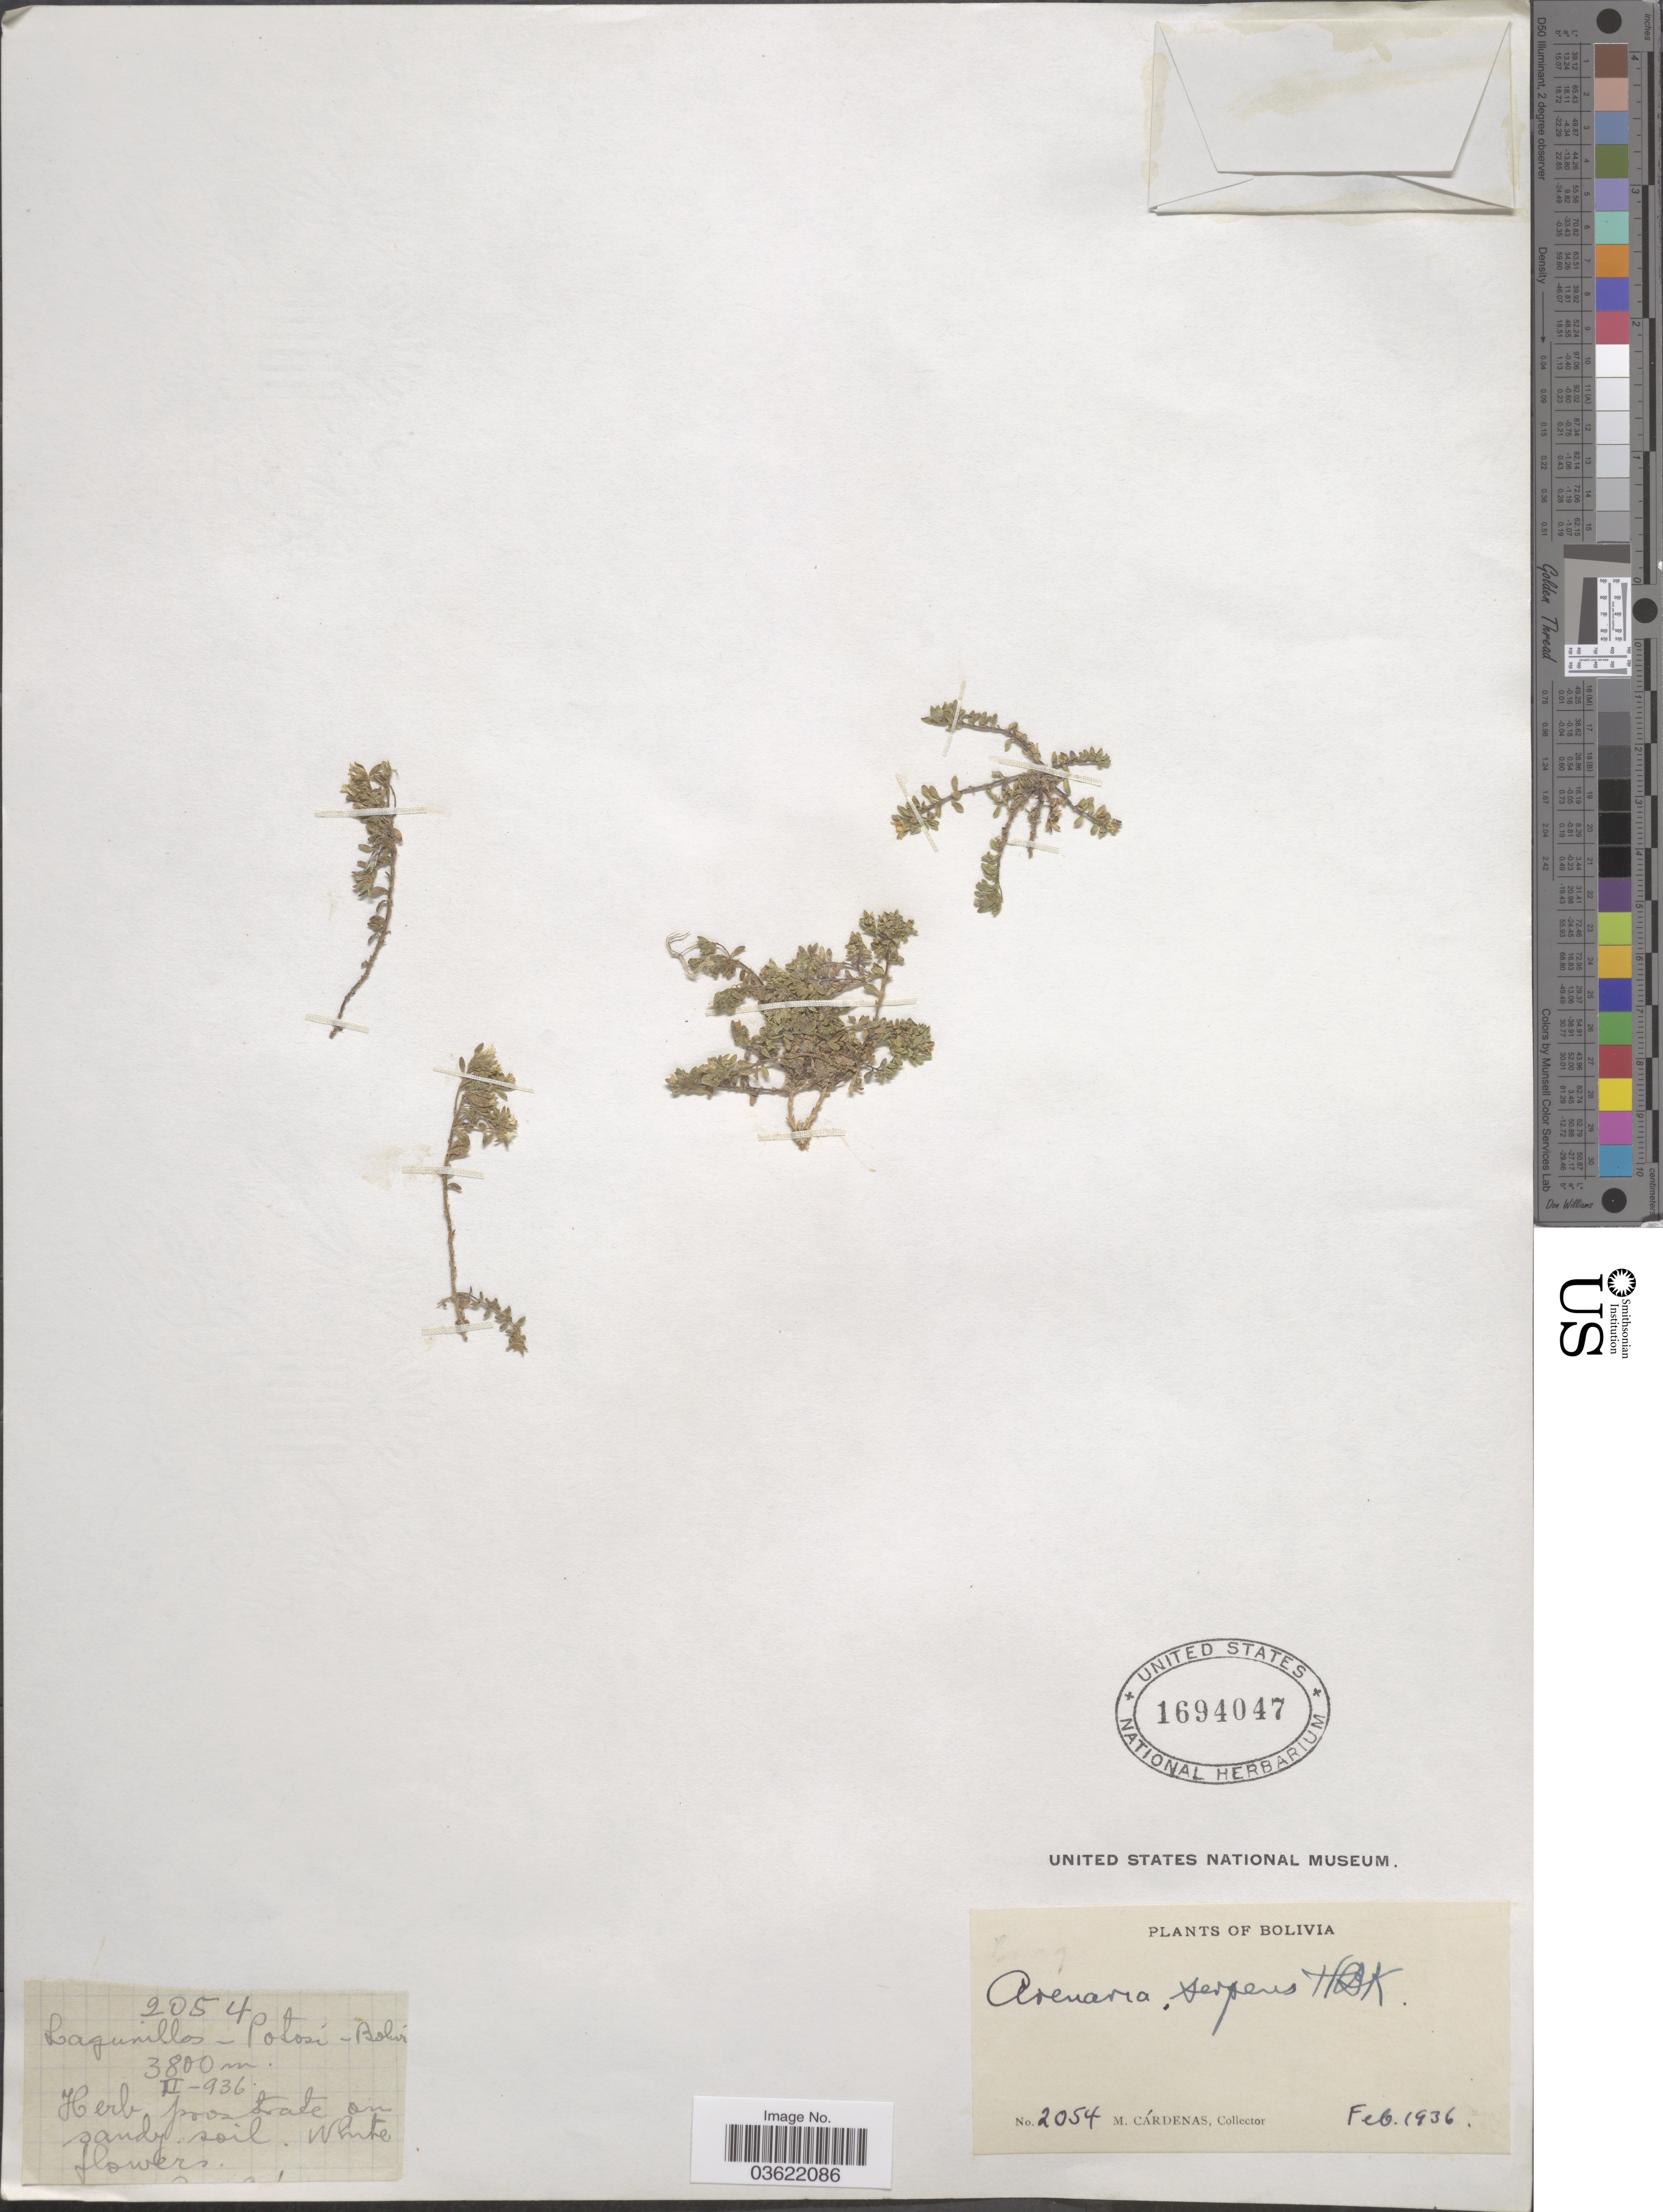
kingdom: Plantae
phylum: Tracheophyta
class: Magnoliopsida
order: Caryophyllales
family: Caryophyllaceae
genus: Arenaria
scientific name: Arenaria serpens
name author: Kunth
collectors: M. Cárdenas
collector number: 2054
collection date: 1936-02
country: Bolivia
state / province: Potosi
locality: Lagunillos.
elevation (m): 3800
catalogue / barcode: US 1694047